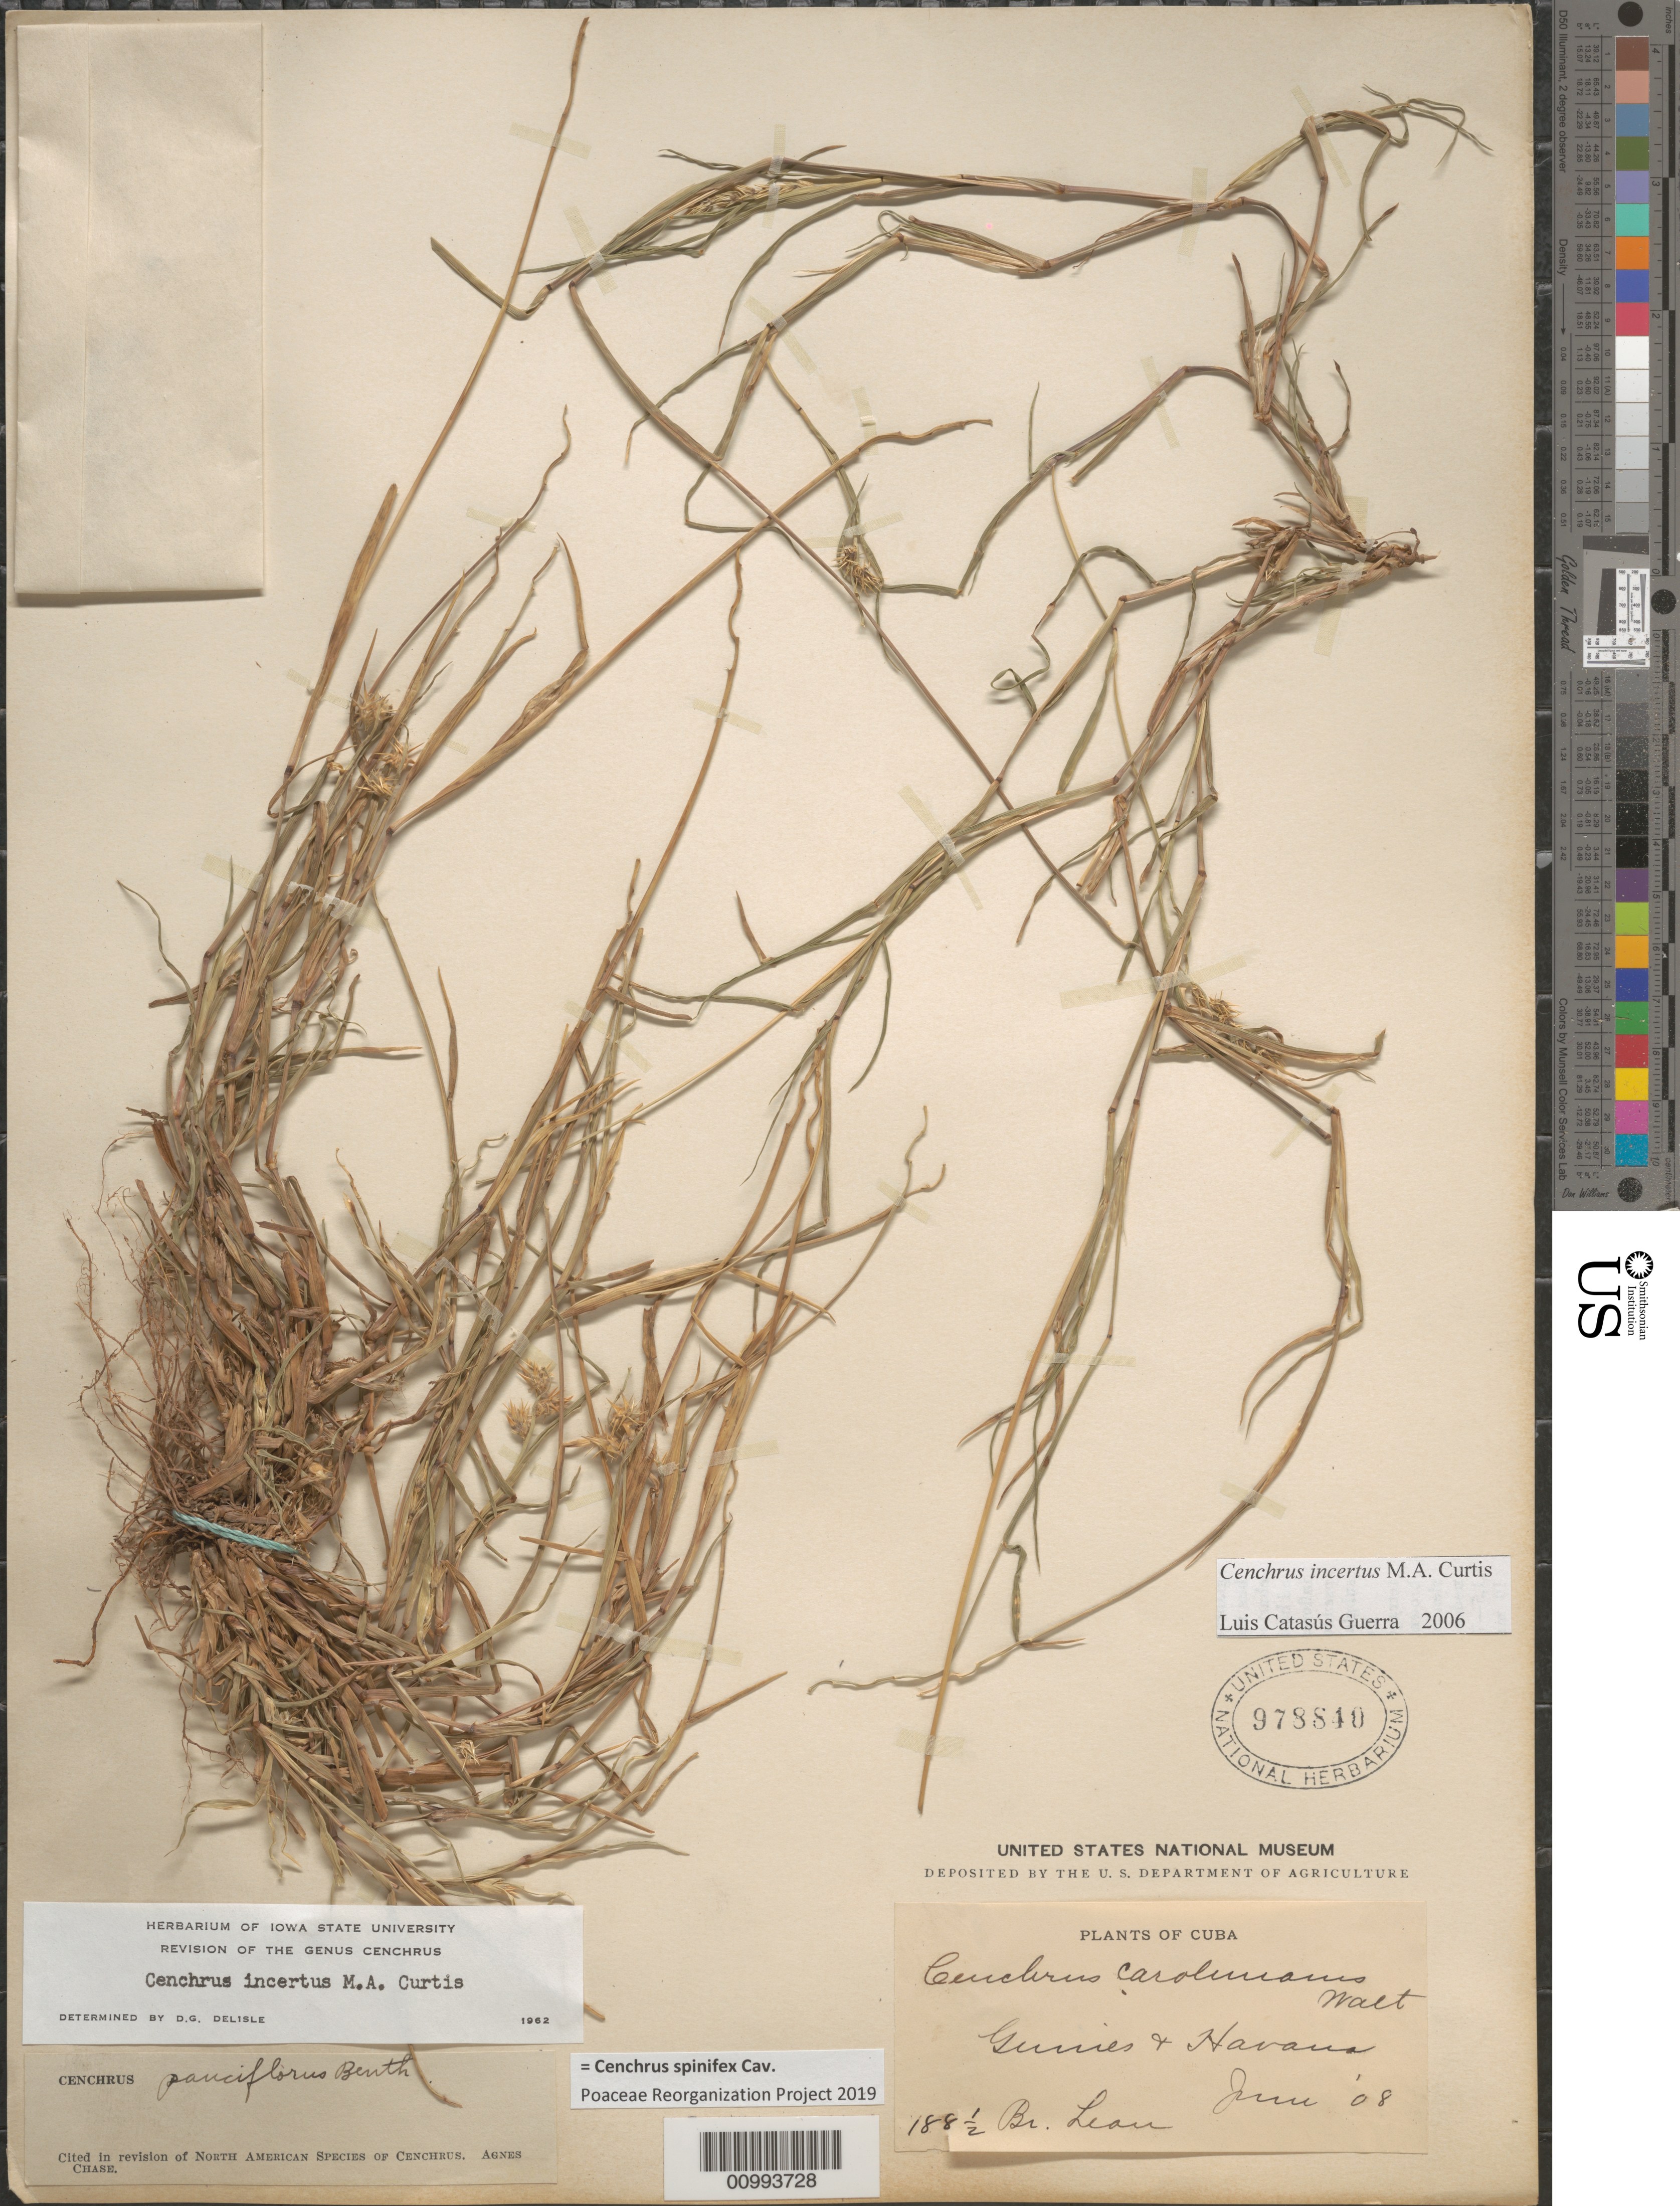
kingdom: Plantae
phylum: Tracheophyta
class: Liliopsida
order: Poales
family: Poaceae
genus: Cenchrus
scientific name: Cenchrus spinifex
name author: Cav.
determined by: Poaceae Reorganization Project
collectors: Bro. León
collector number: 188.5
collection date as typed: Jun 1908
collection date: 1908-06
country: Cuba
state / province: La Habana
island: Cuba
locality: La Habana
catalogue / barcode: US 978840